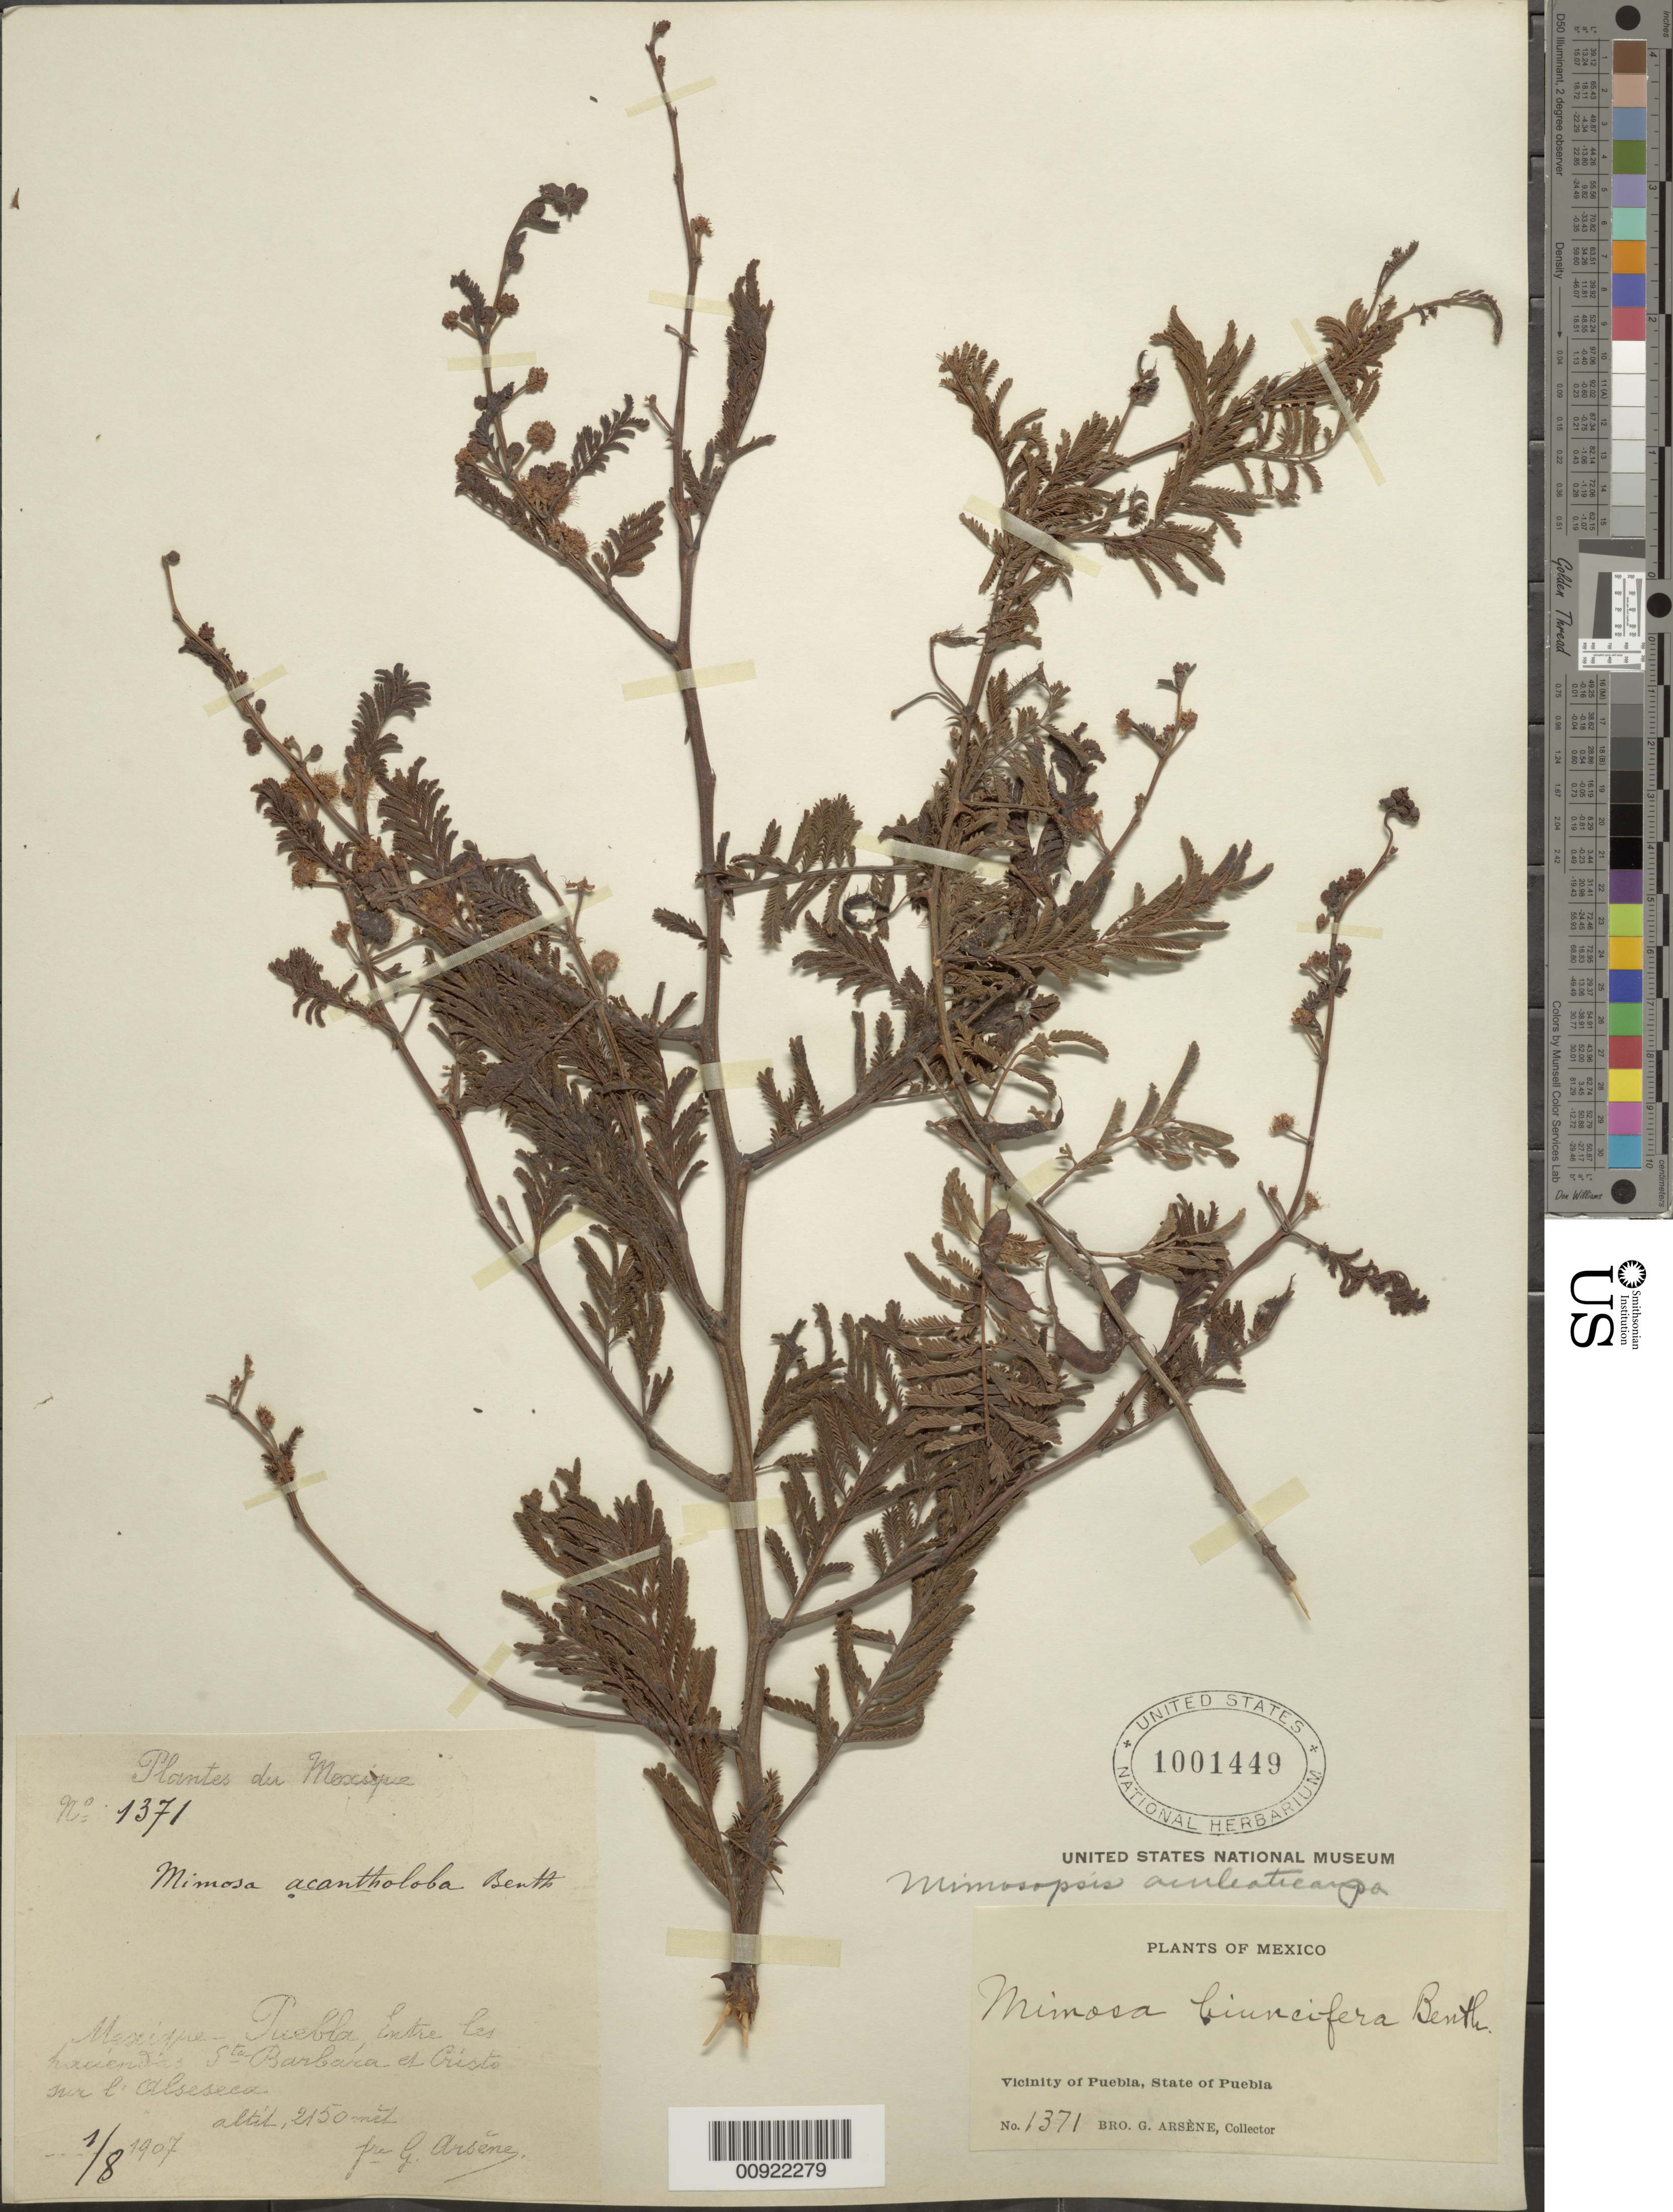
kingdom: Plantae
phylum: Tracheophyta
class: Magnoliopsida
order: Fabales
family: Fabaceae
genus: Mimosa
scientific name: Mimosa aculeaticarpa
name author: Ortega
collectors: Bro. G. Arsène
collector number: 1371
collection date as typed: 01 Aug 1907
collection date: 1907-08-01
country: Mexico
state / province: Puebla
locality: Entre les haciendas Sta. Barbara et Cristo sur l'Alseseca. Vicinity of Puebla, State of Puebla.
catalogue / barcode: US 1001449